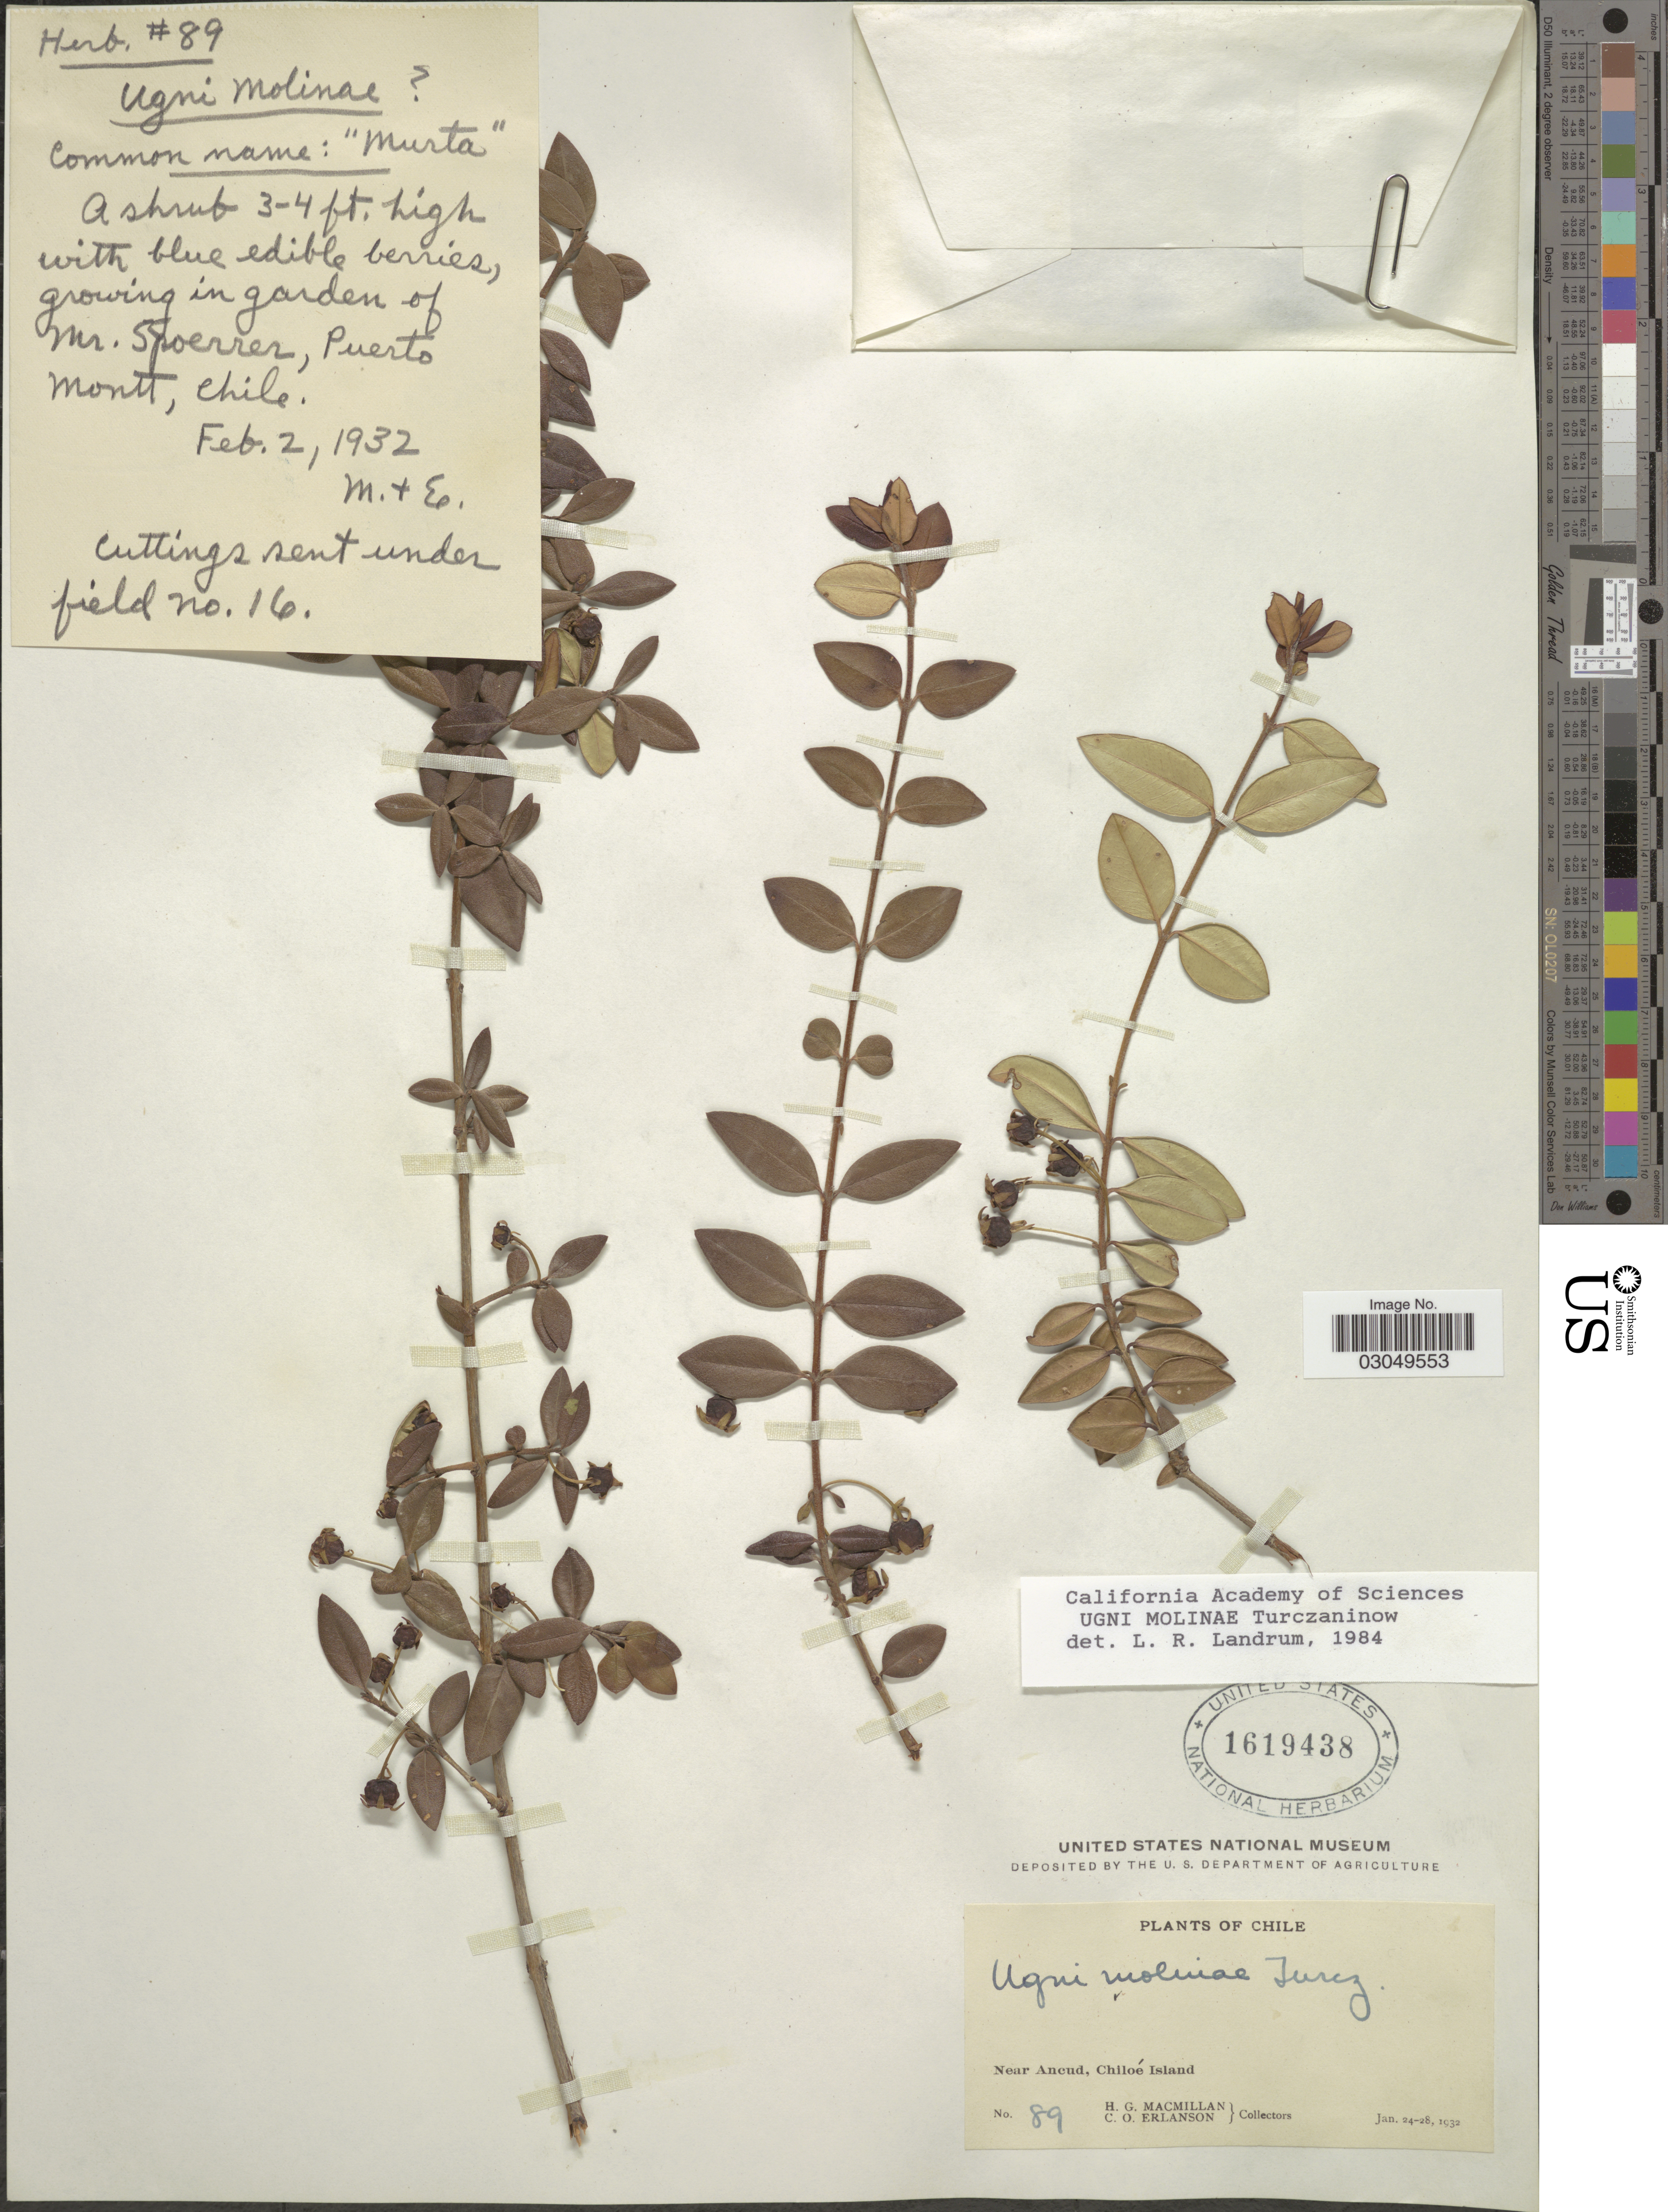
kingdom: Plantae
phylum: Tracheophyta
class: Magnoliopsida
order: Myrtales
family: Myrtaceae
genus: Ugni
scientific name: Ugni molinae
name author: Turcz.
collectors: H. MacMillan & C. O. Erlanson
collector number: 89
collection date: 1932-02-02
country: Chile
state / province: Arica y Parinacota (XV)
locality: Near Ancud, Chiloé Island, growing in garden of Mr. Spoerrer, Puerto Mont.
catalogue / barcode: US 1619438